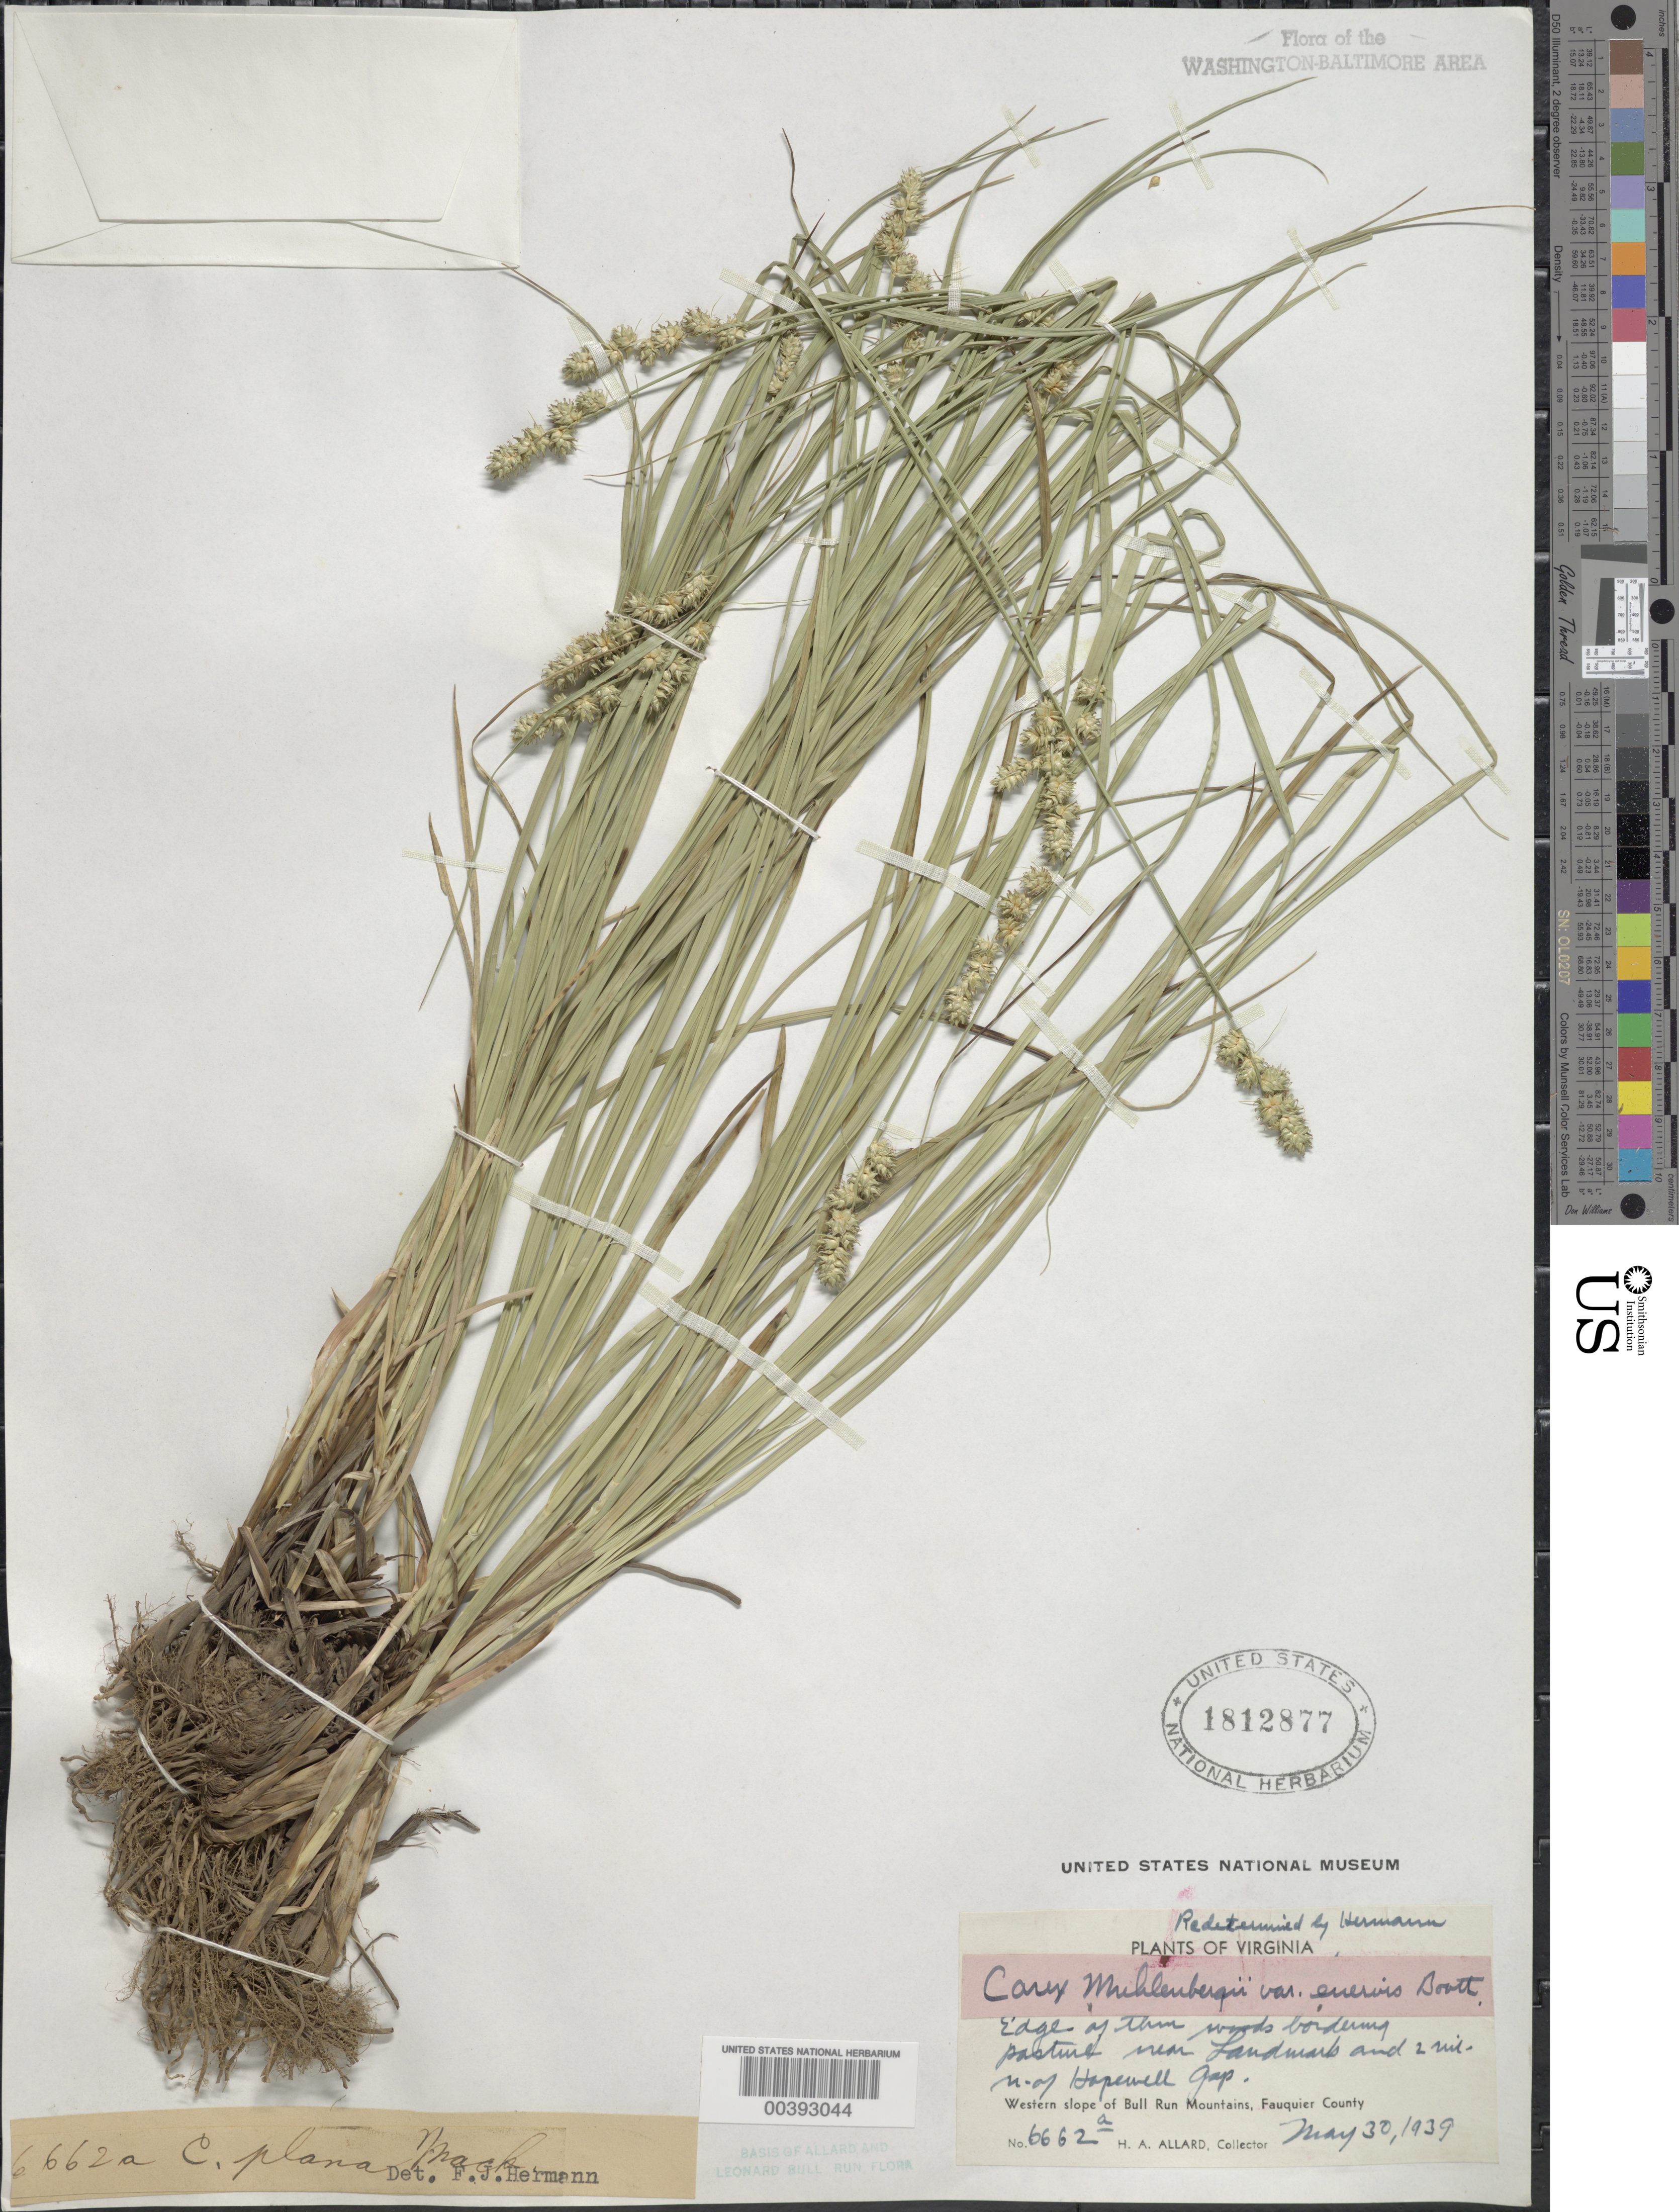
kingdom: Plantae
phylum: Tracheophyta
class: Liliopsida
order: Poales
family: Cyperaceae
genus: Carex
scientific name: Carex muehlenbergii var. enervis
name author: Boott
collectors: H. A. Allard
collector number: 6662A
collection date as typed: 30 May 1939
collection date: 1939-05-30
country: United States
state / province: Virginia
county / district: Fauquier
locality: North of Hopewell Gap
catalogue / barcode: US 1812877